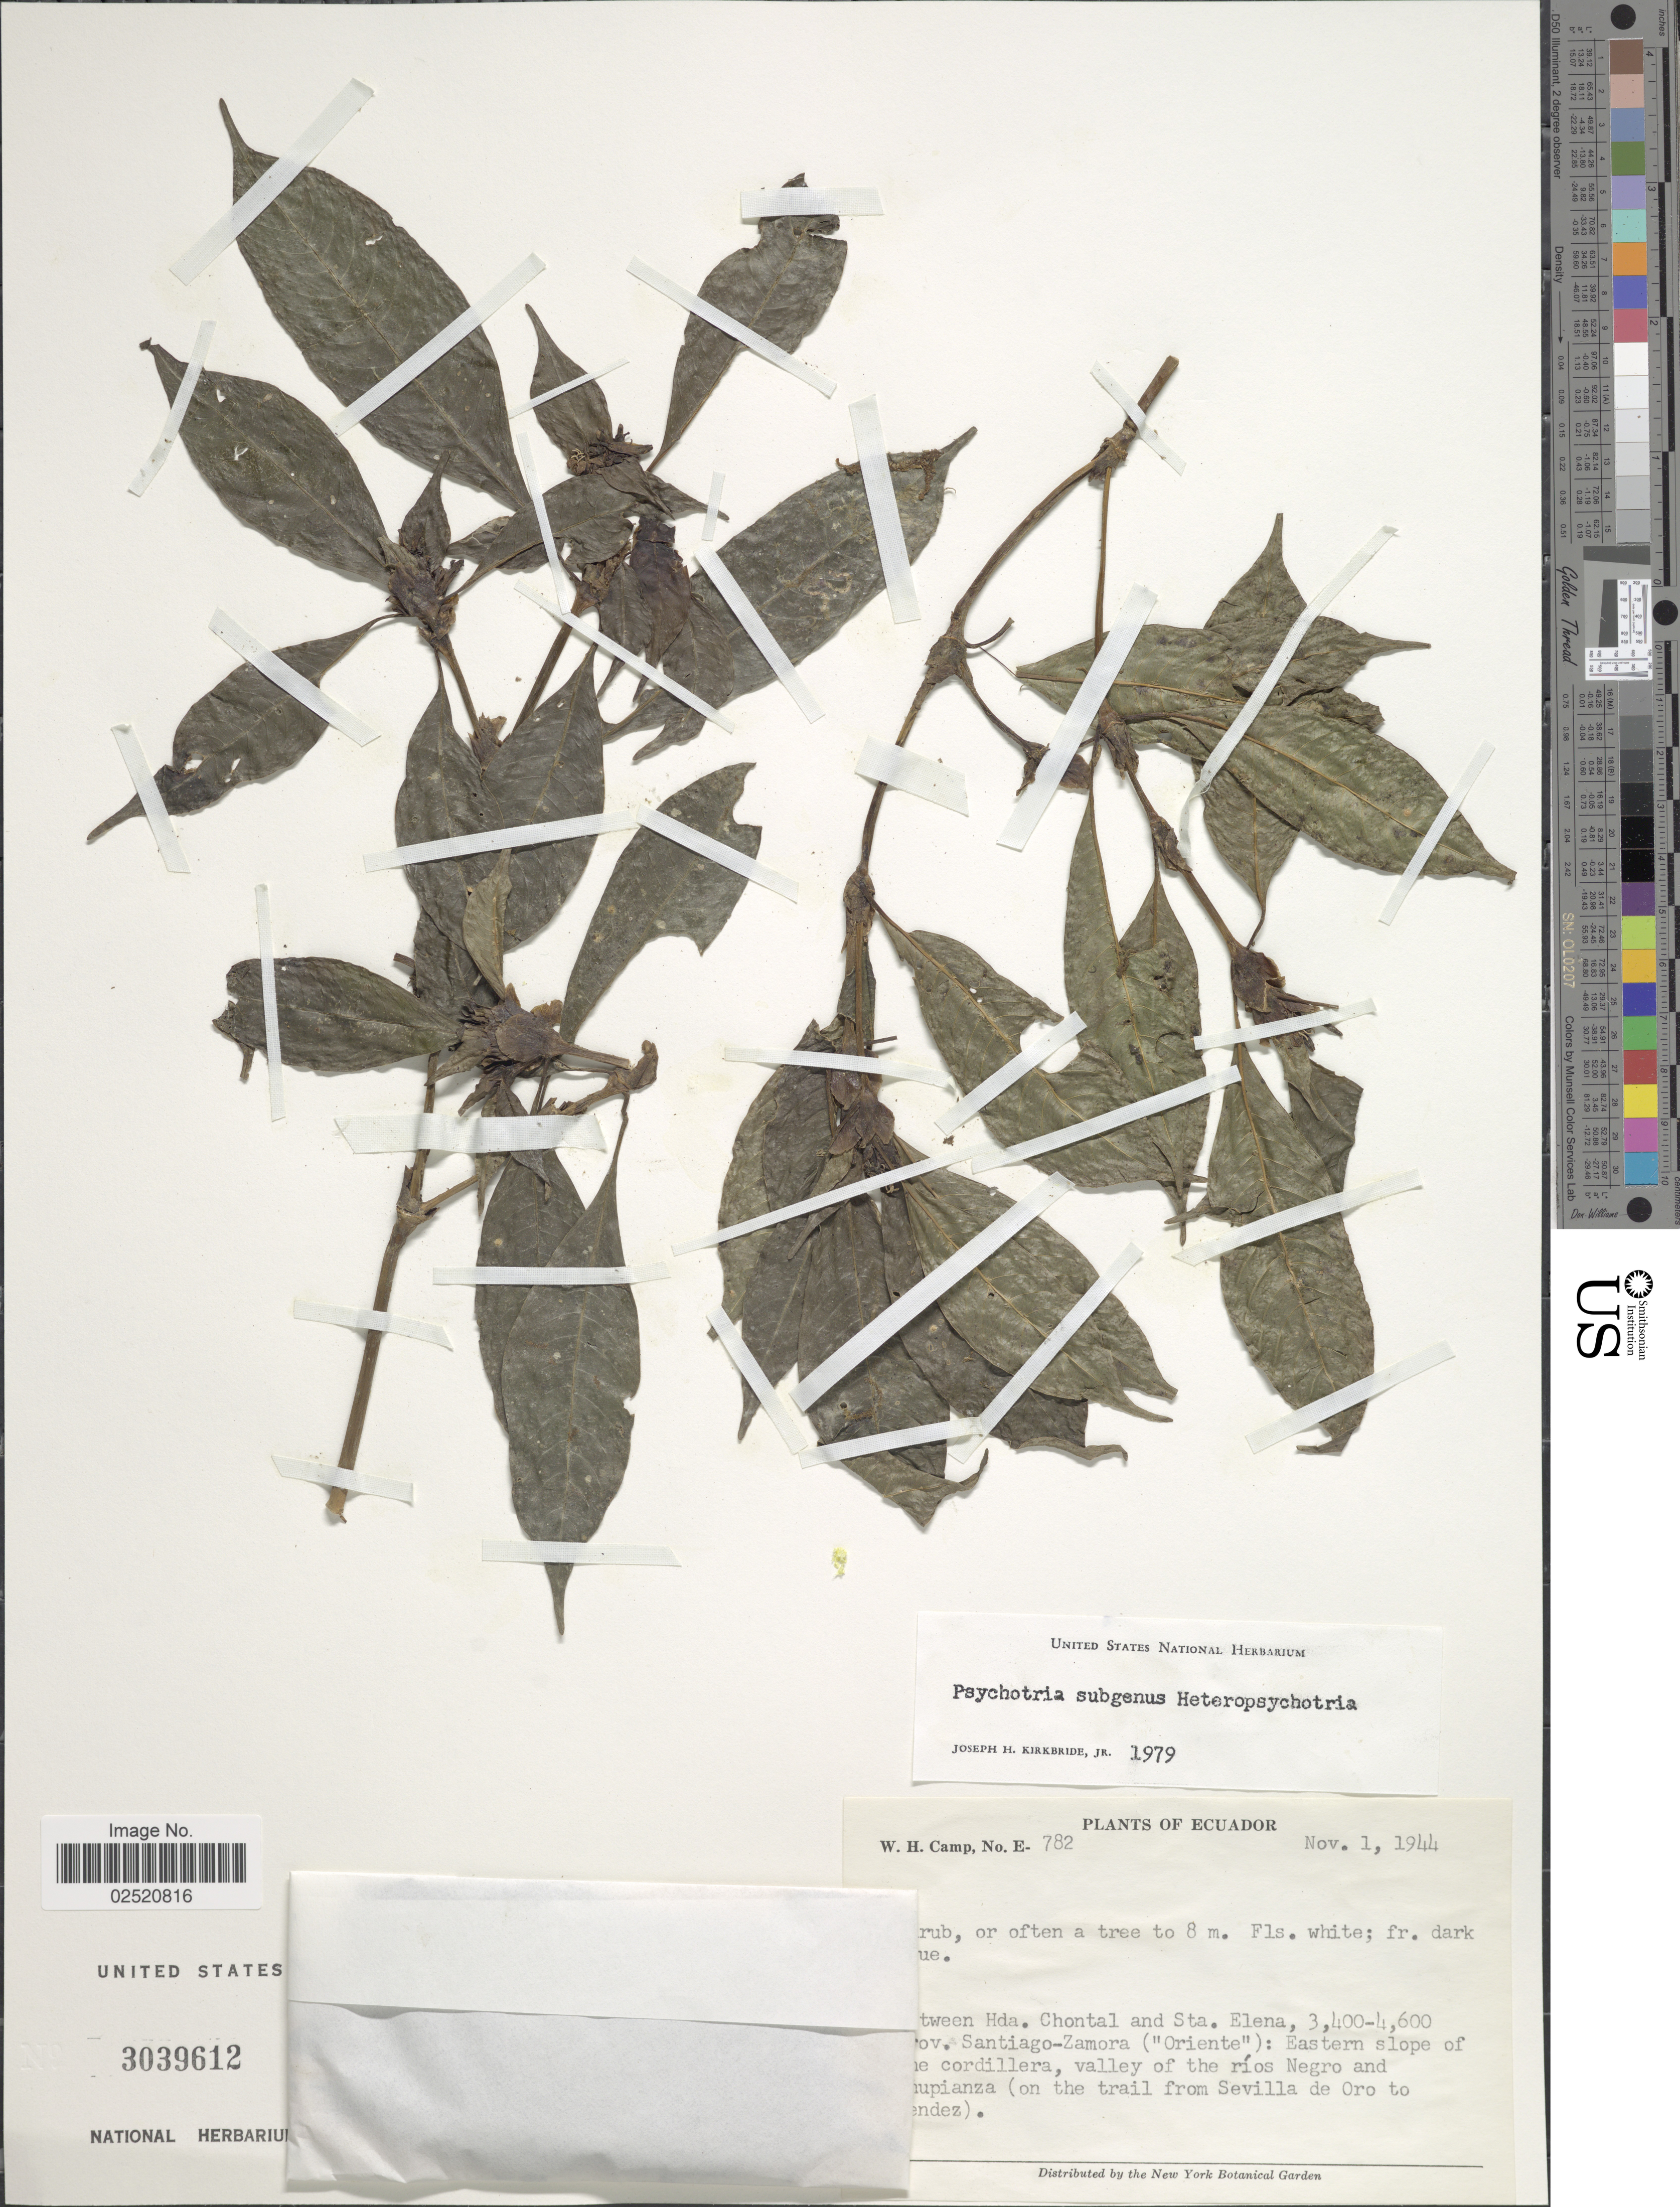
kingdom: Plantae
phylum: Tracheophyta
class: Magnoliopsida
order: Gentianales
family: Rubiaceae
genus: Psychotria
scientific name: Psychotria sp.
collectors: W. H. Camp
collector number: E-782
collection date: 1944-11-01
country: Ecuador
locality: Between Hda. Chontal and Sta. Elena, Prov. Santiago-Zamora ("Oriente"): Eastern slope of the cordillera, valley of the rios Negro and Chupianza (on the trail from Sevilla de Oro to Tendenz [interpreted])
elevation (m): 1036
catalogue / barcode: US 3039612